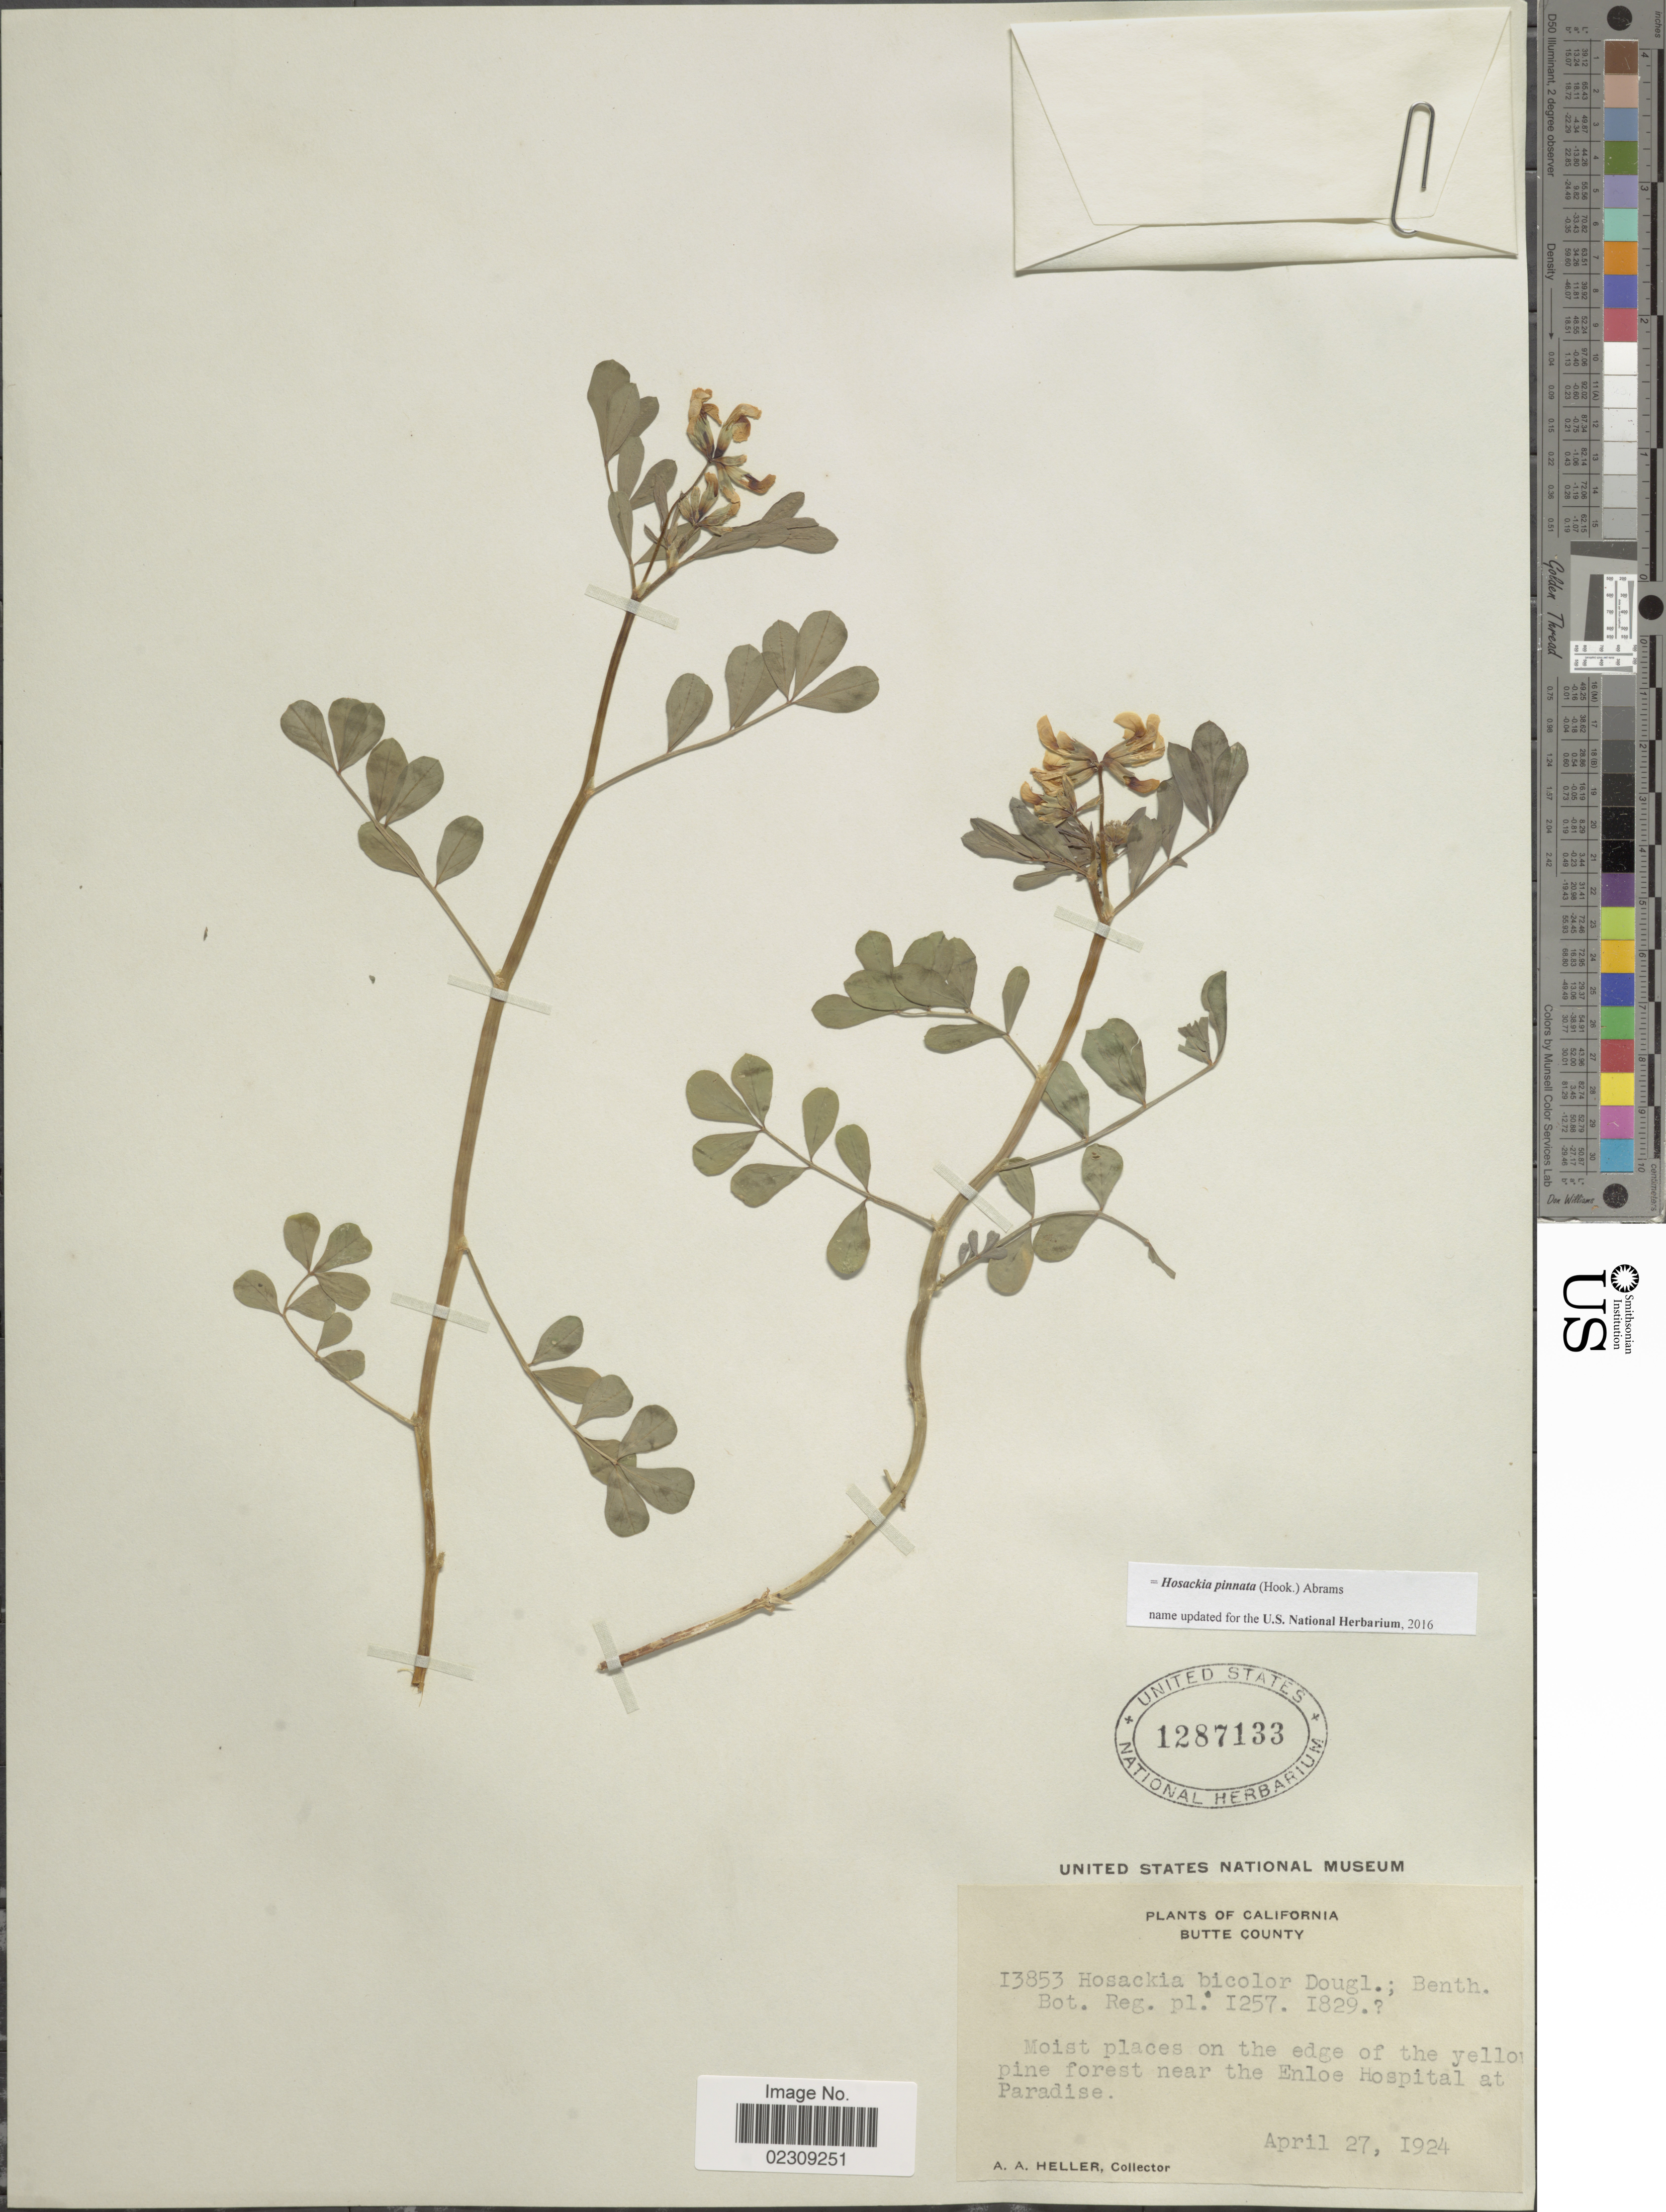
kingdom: Plantae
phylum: Tracheophyta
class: Magnoliopsida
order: Fabales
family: Fabaceae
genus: Hosackia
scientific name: Hosackia pinnata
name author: (Hook.) Abrams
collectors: A. A. Heller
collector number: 13853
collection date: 1924-04-27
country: United States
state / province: California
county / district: Butte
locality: Butte County, Moist places on the edge of the yellow pine forest near the Enloe Hospital at Paradise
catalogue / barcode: US 1287133